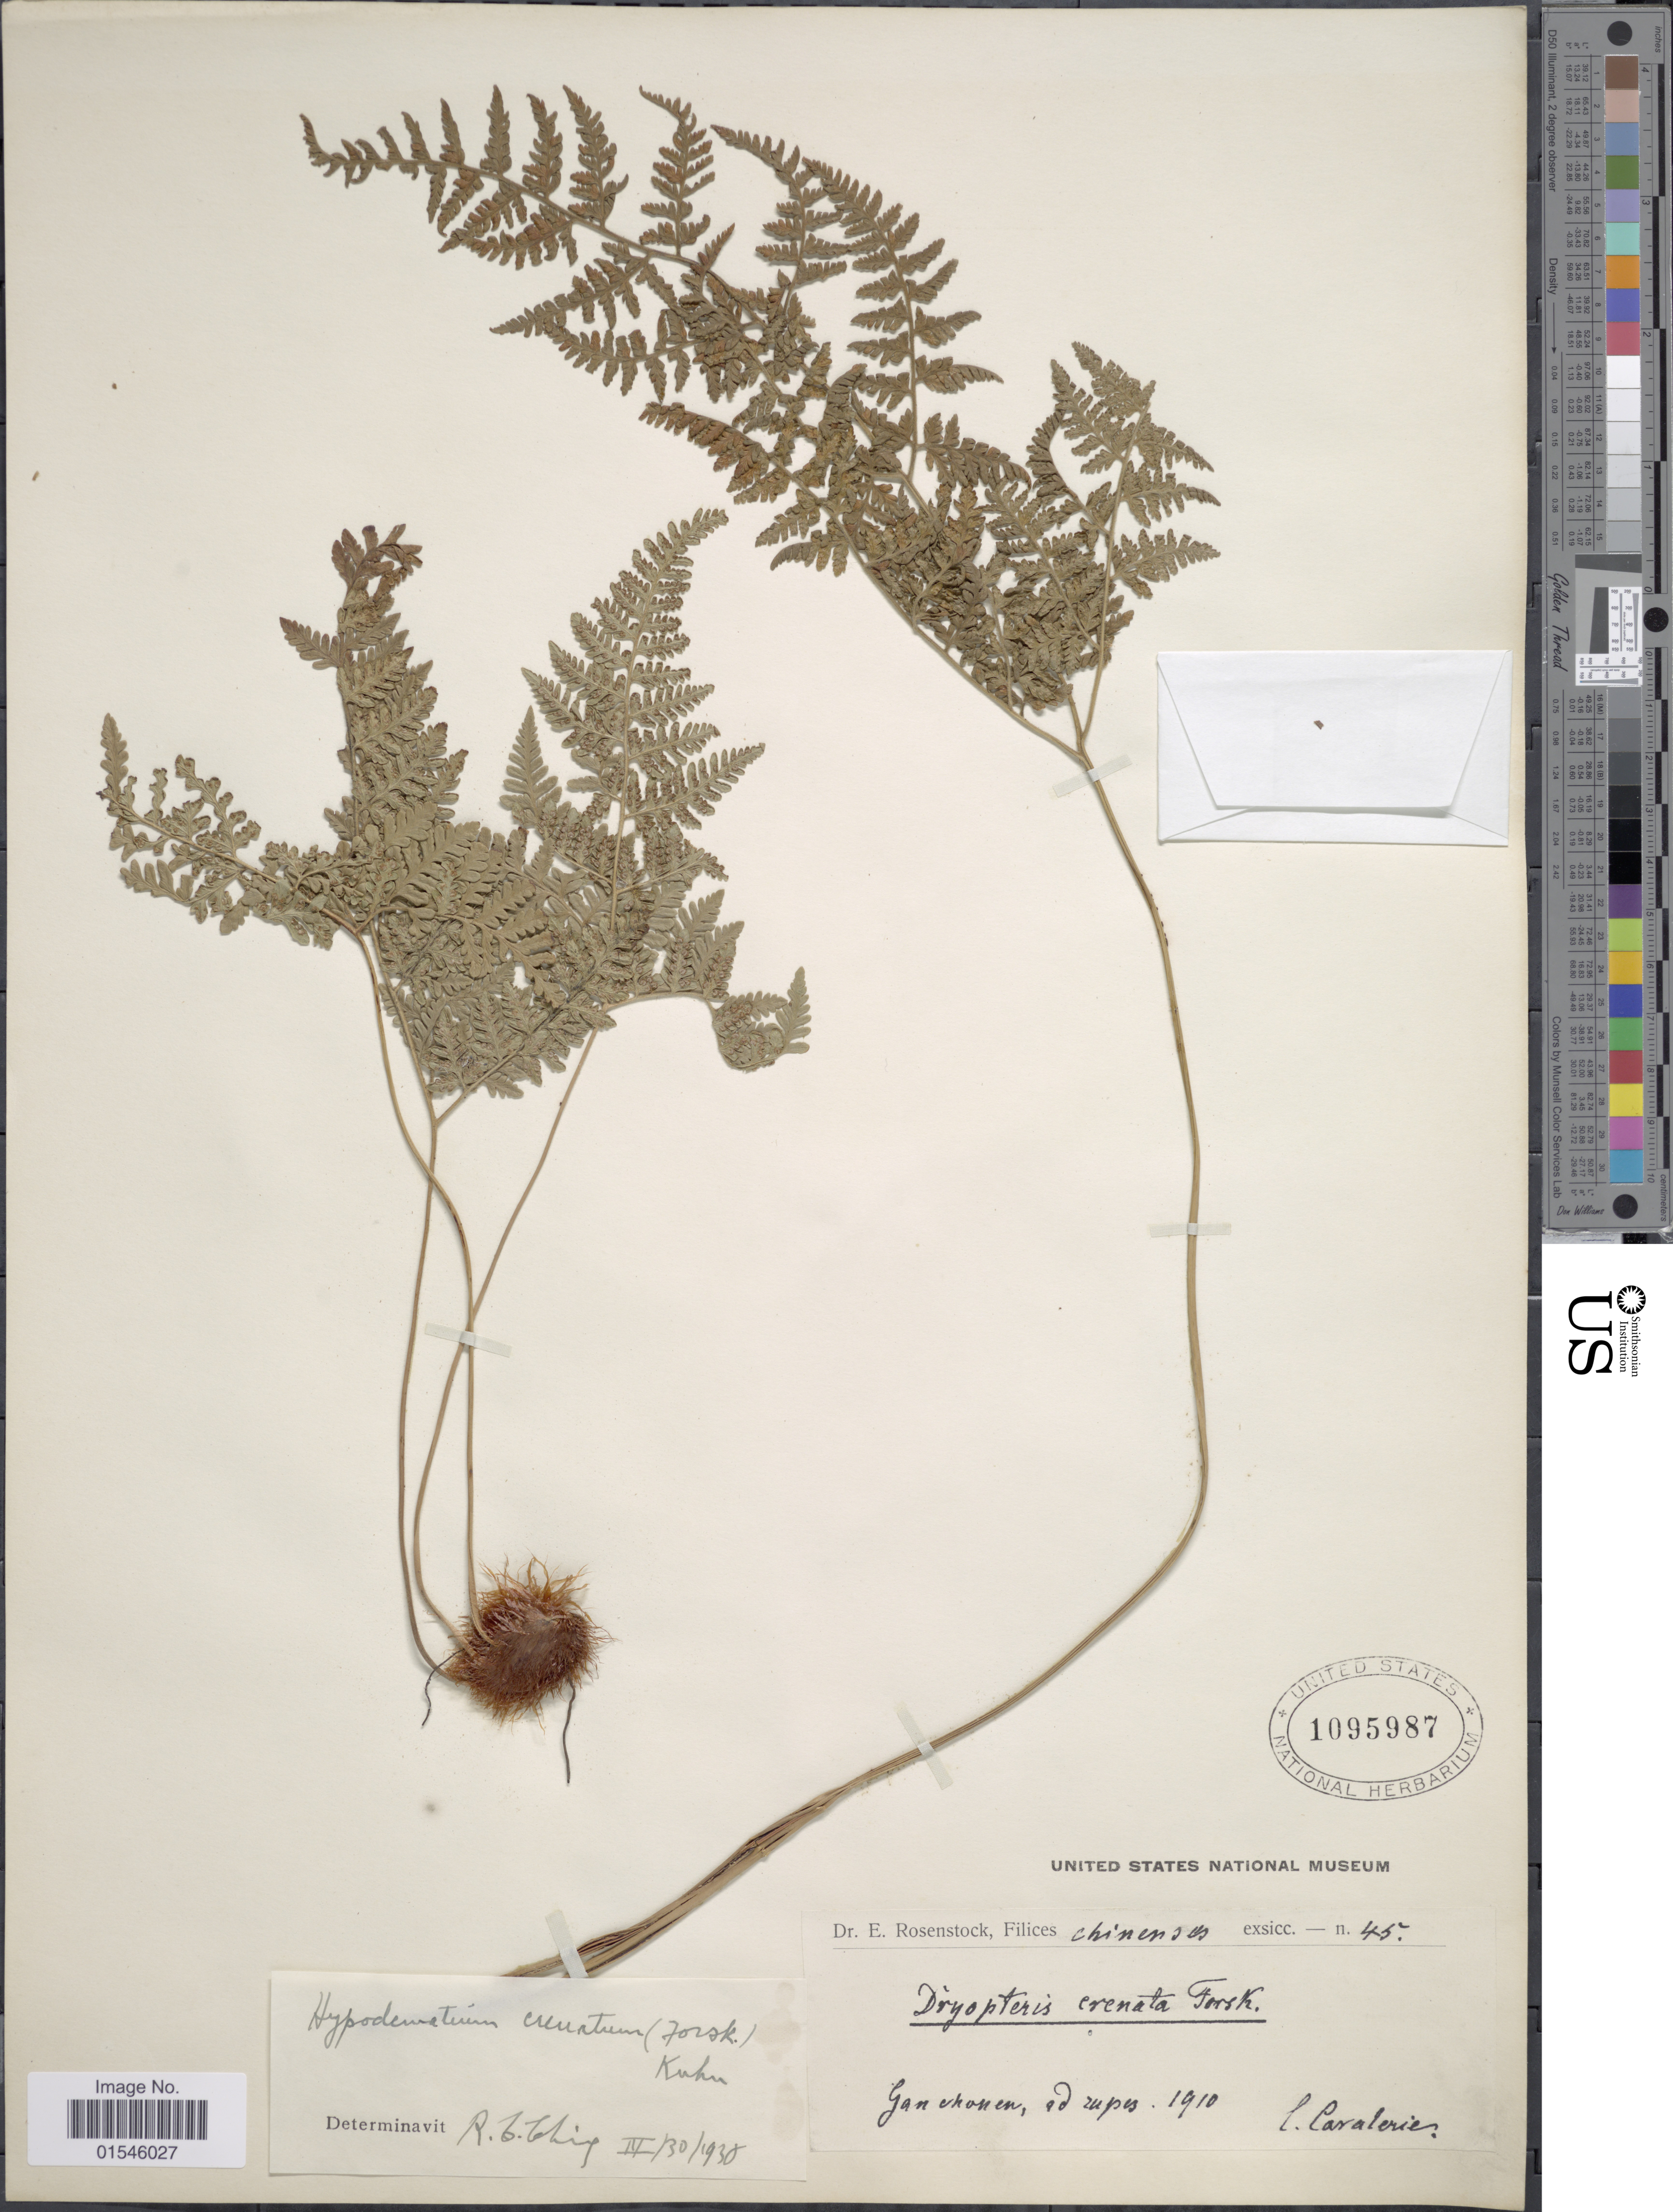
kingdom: Plantae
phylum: Tracheophyta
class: Polypodiopsida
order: Polypodiales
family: Hypodematiaceae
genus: Hypodematium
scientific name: Hypodematium crenatum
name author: (Forssk.) Kuhn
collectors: -. Cavalerie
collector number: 45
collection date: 1910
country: China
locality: Ganchonen, ad rupes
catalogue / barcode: US 1095987